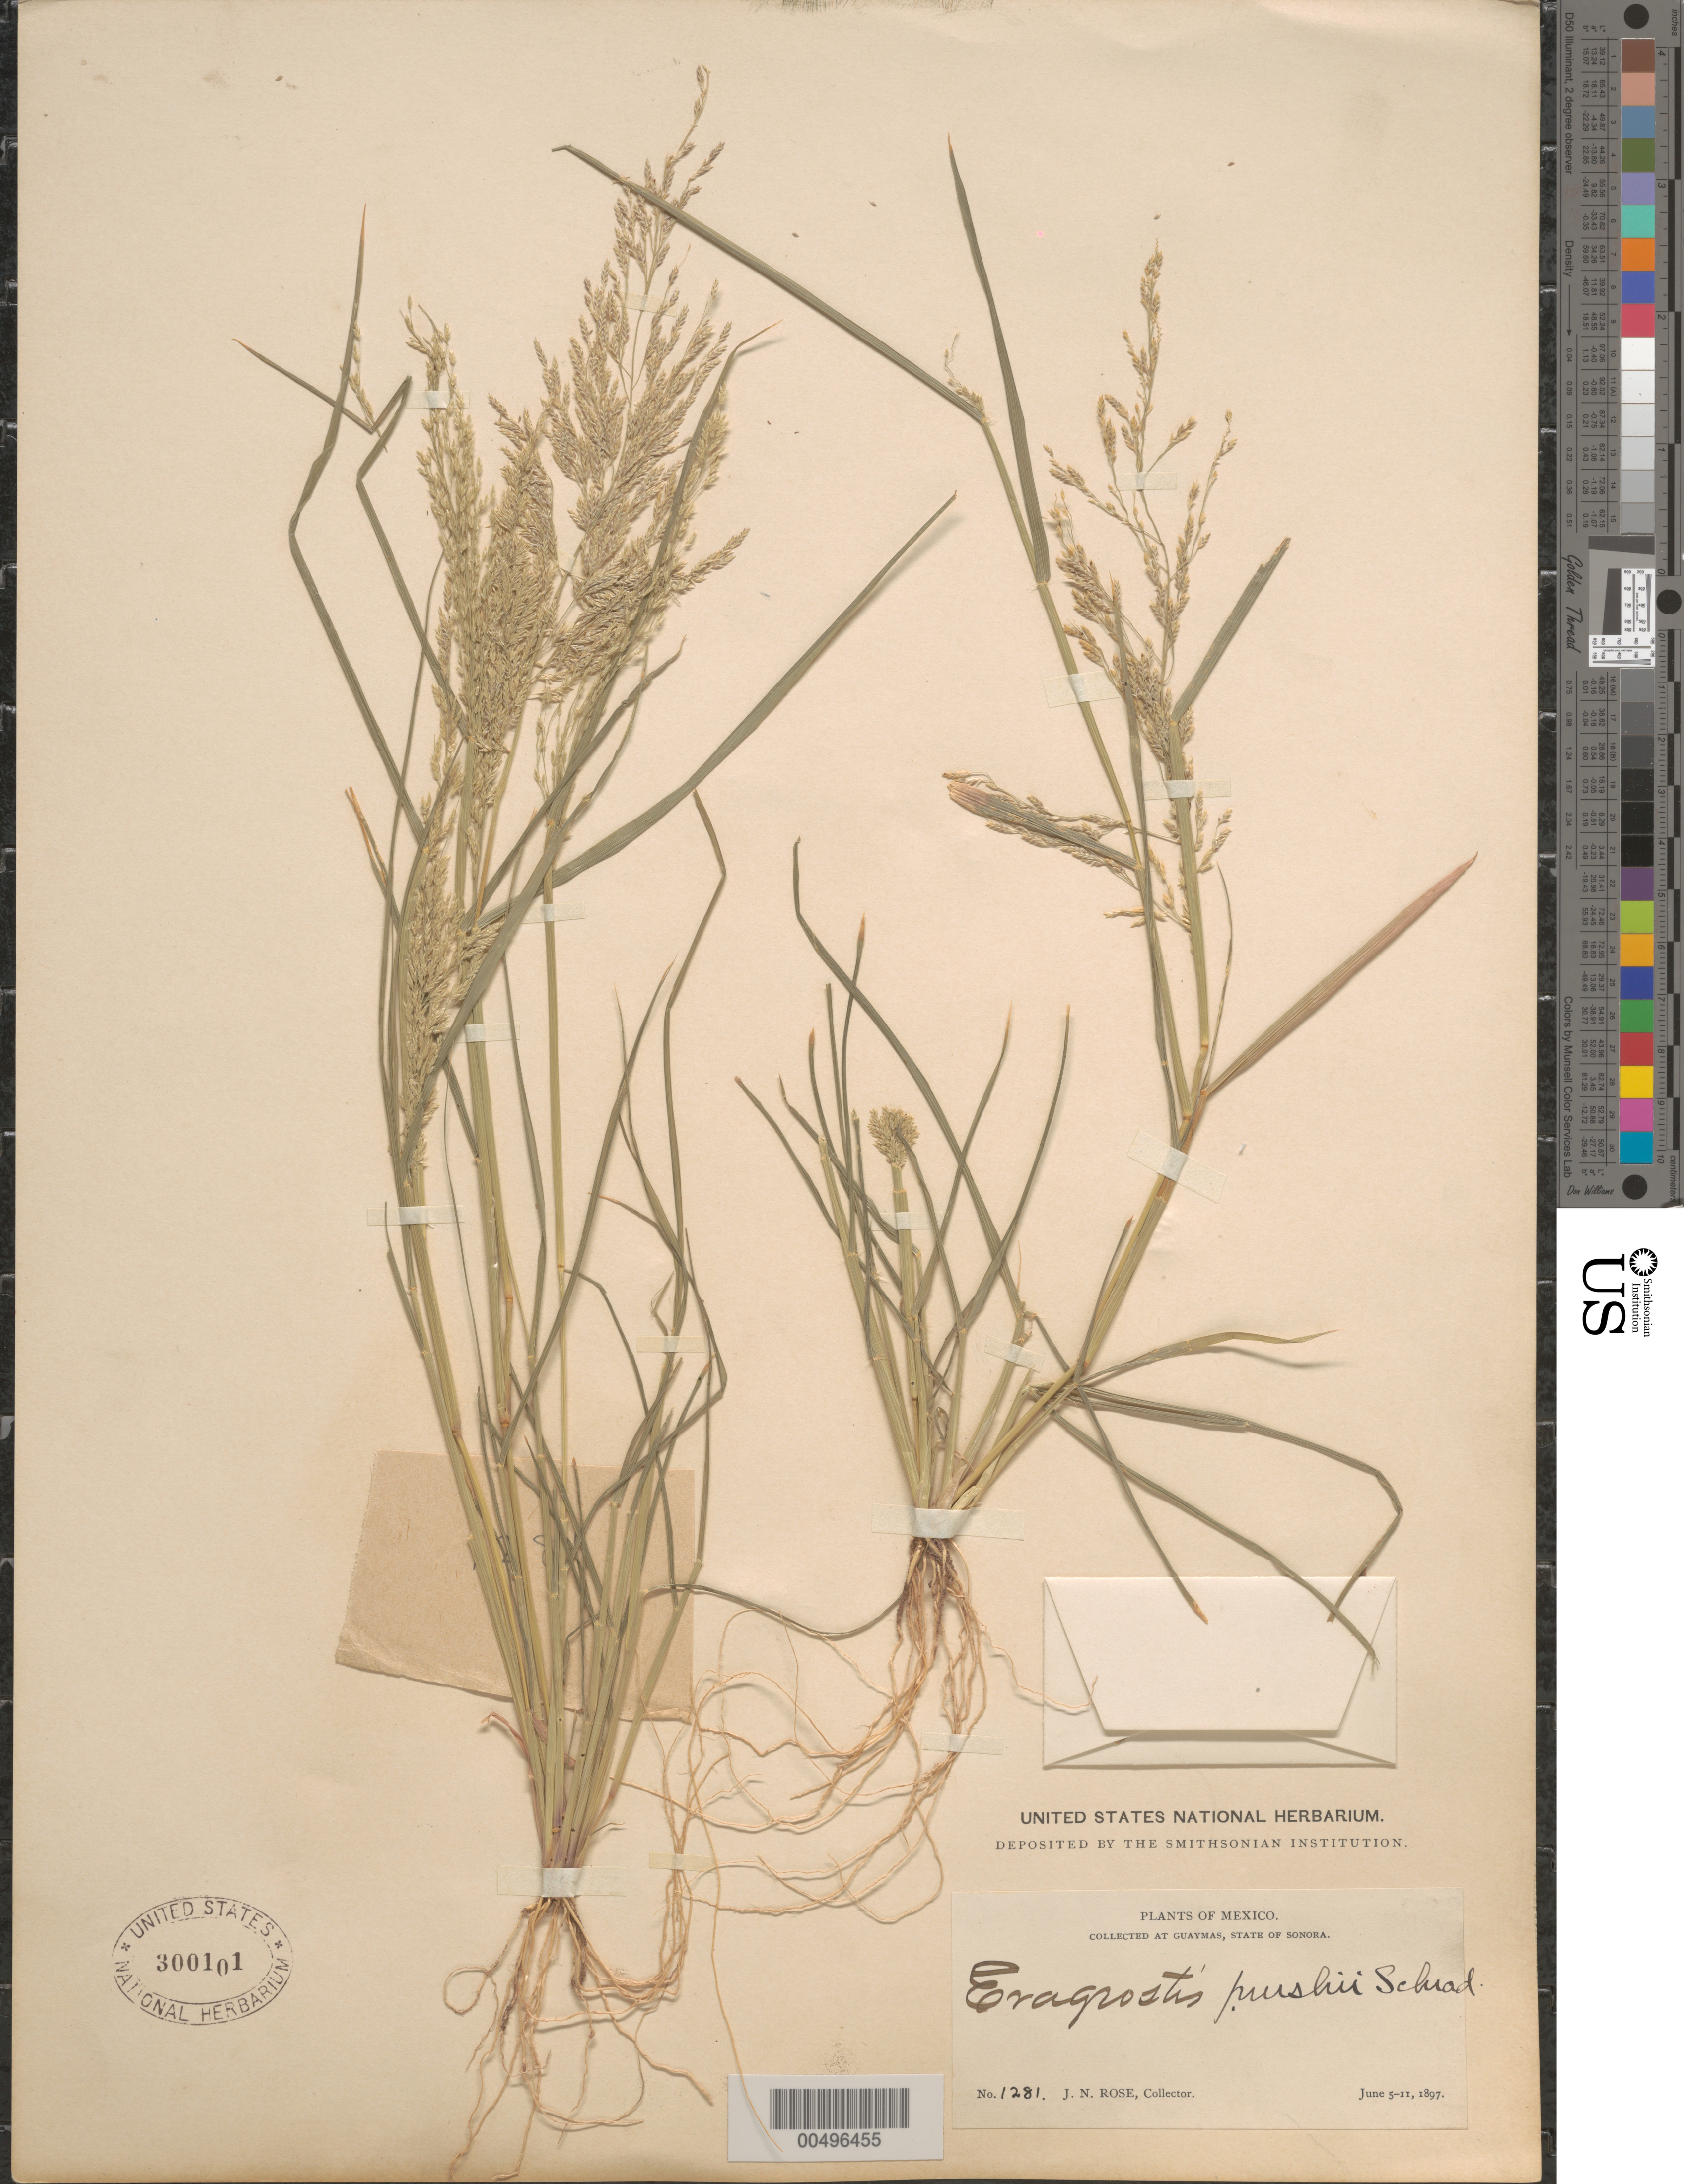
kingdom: Plantae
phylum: Tracheophyta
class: Liliopsida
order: Poales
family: Poaceae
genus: Eragrostis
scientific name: Eragrostis pectinacea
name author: (Michx.) Nees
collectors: J. N. Rose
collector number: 1281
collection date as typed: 5 Jun 1897 to 11 Jun 1897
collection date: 1897-06-05/1897-06-11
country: Mexico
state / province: Sonora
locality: At Guaymas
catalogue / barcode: US 300101